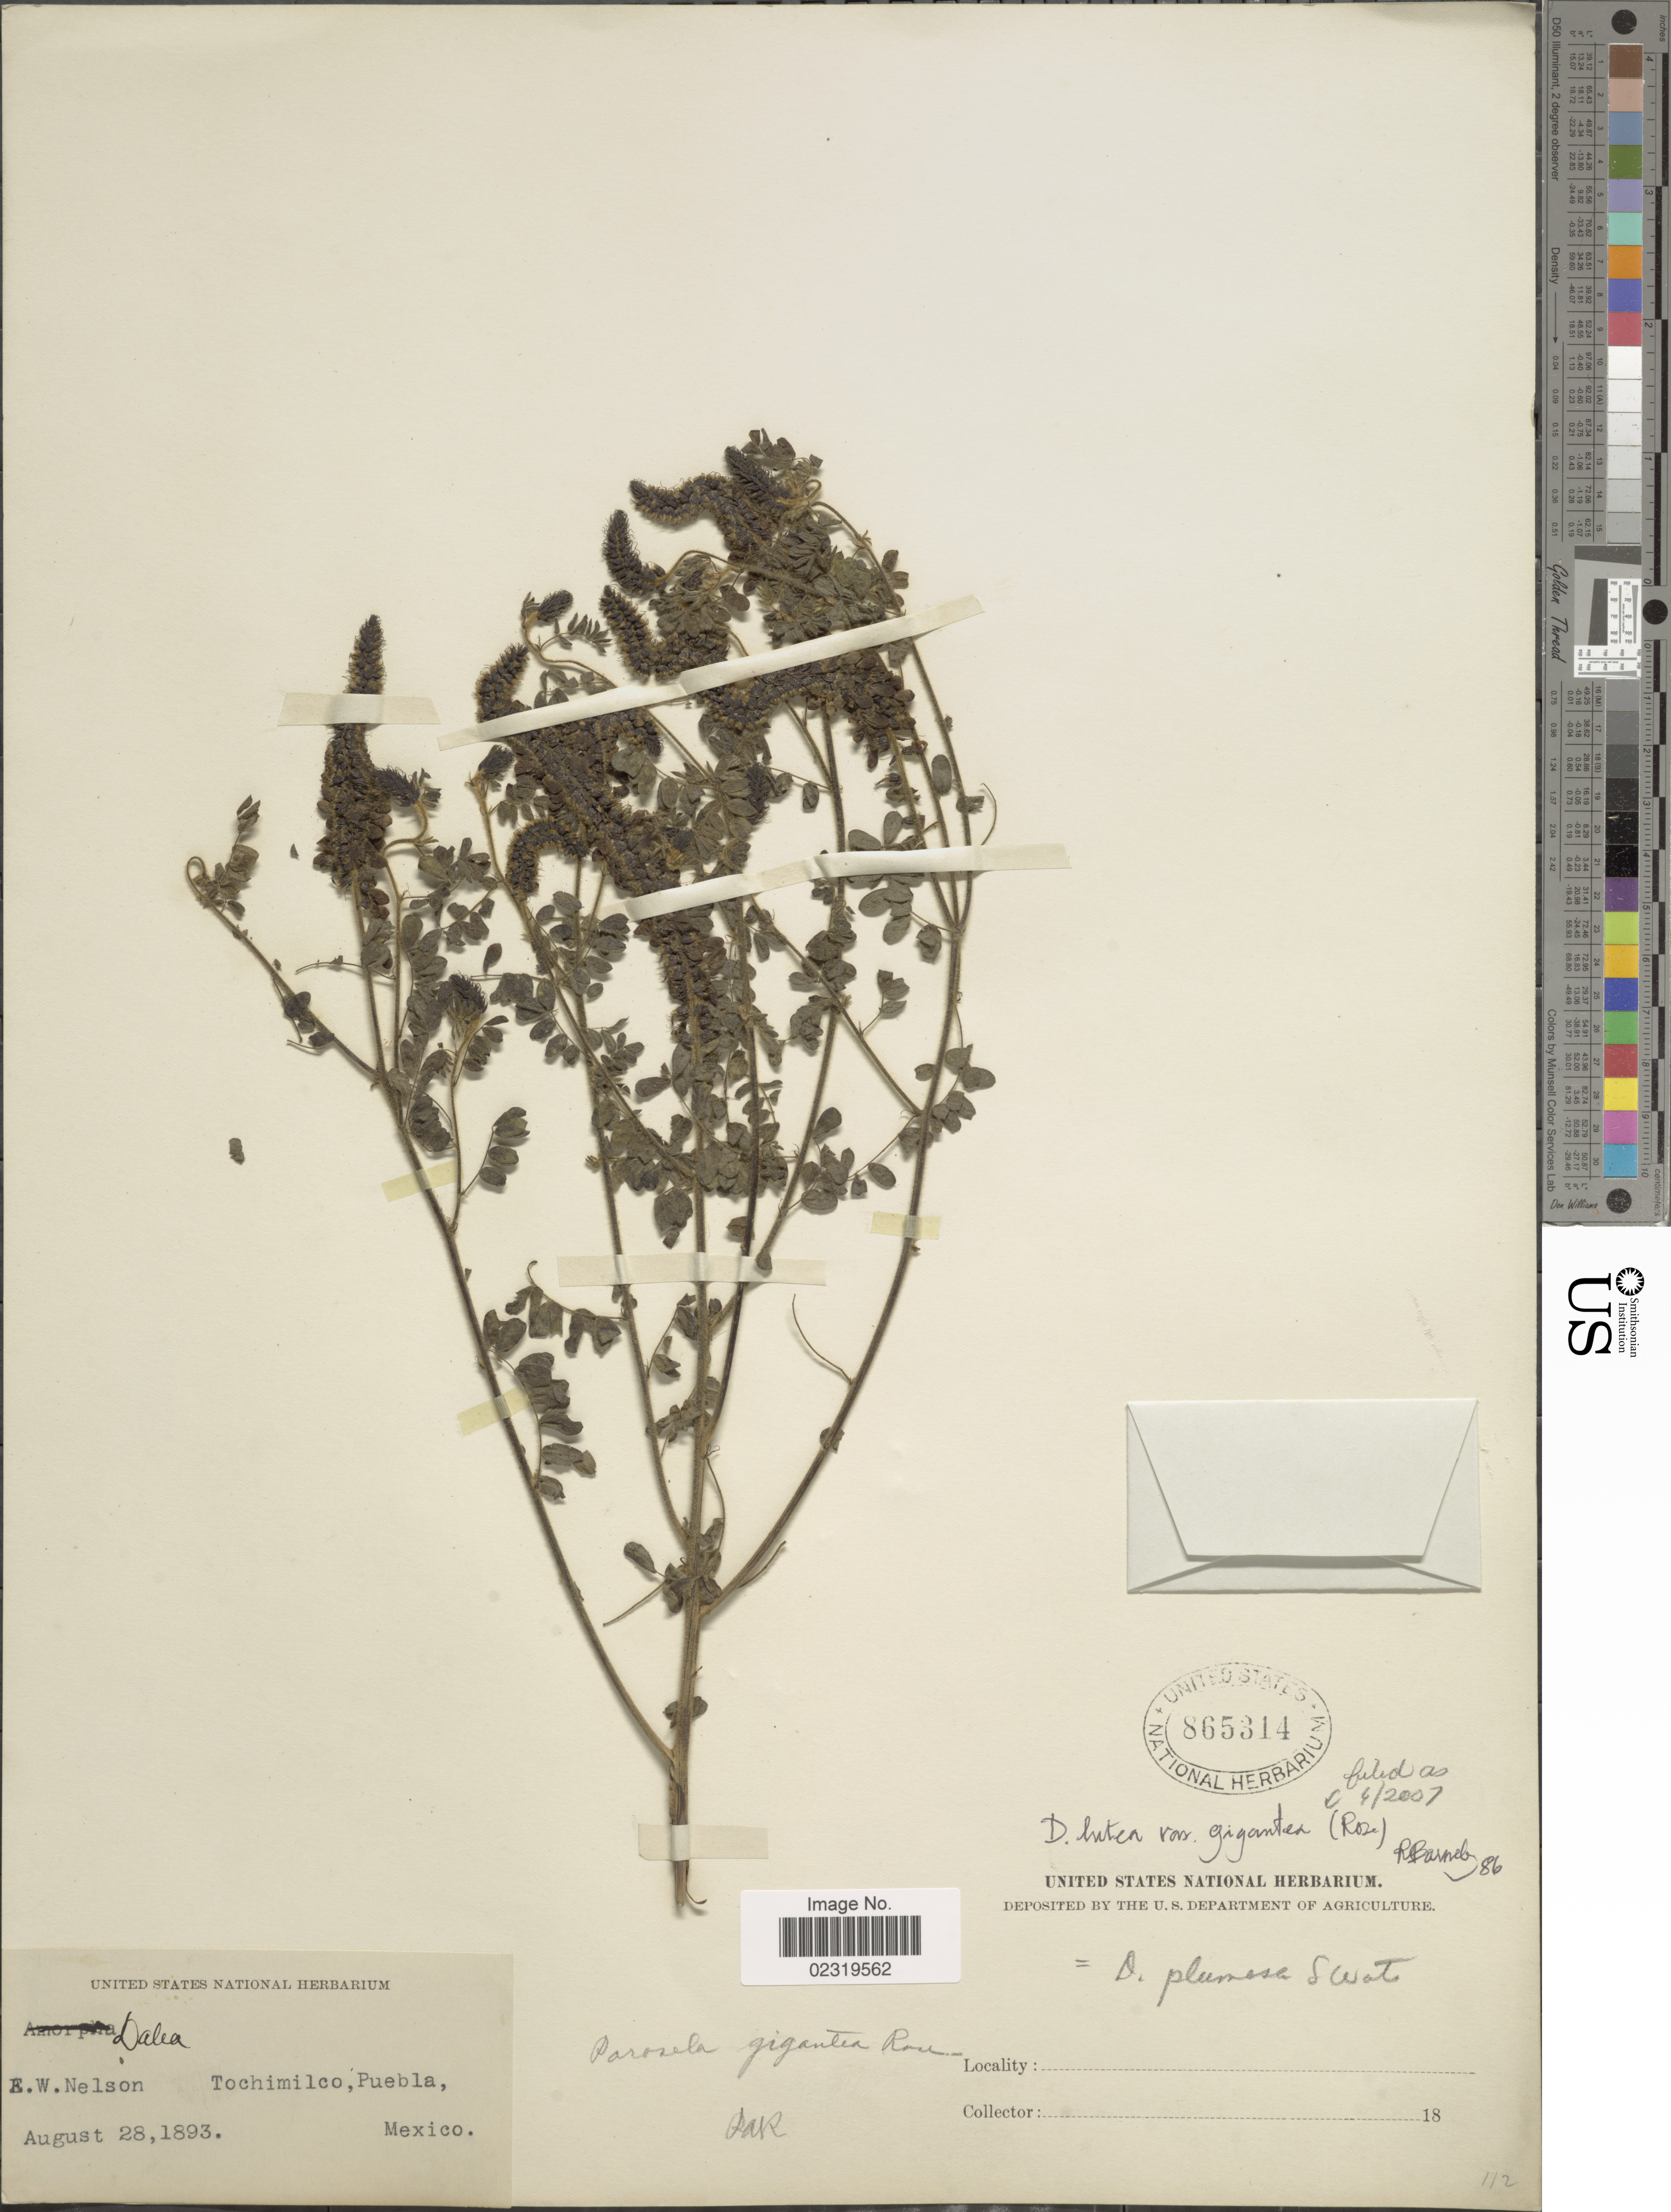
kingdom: Plantae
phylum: Tracheophyta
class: Magnoliopsida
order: Fabales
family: Fabaceae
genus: Dalea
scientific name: Dalea lutea var. gigantea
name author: (Rose) Barneby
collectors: E. W. Nelson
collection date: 1893-08-28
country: Mexico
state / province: Puebla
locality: Tochimilco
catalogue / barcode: US 865314